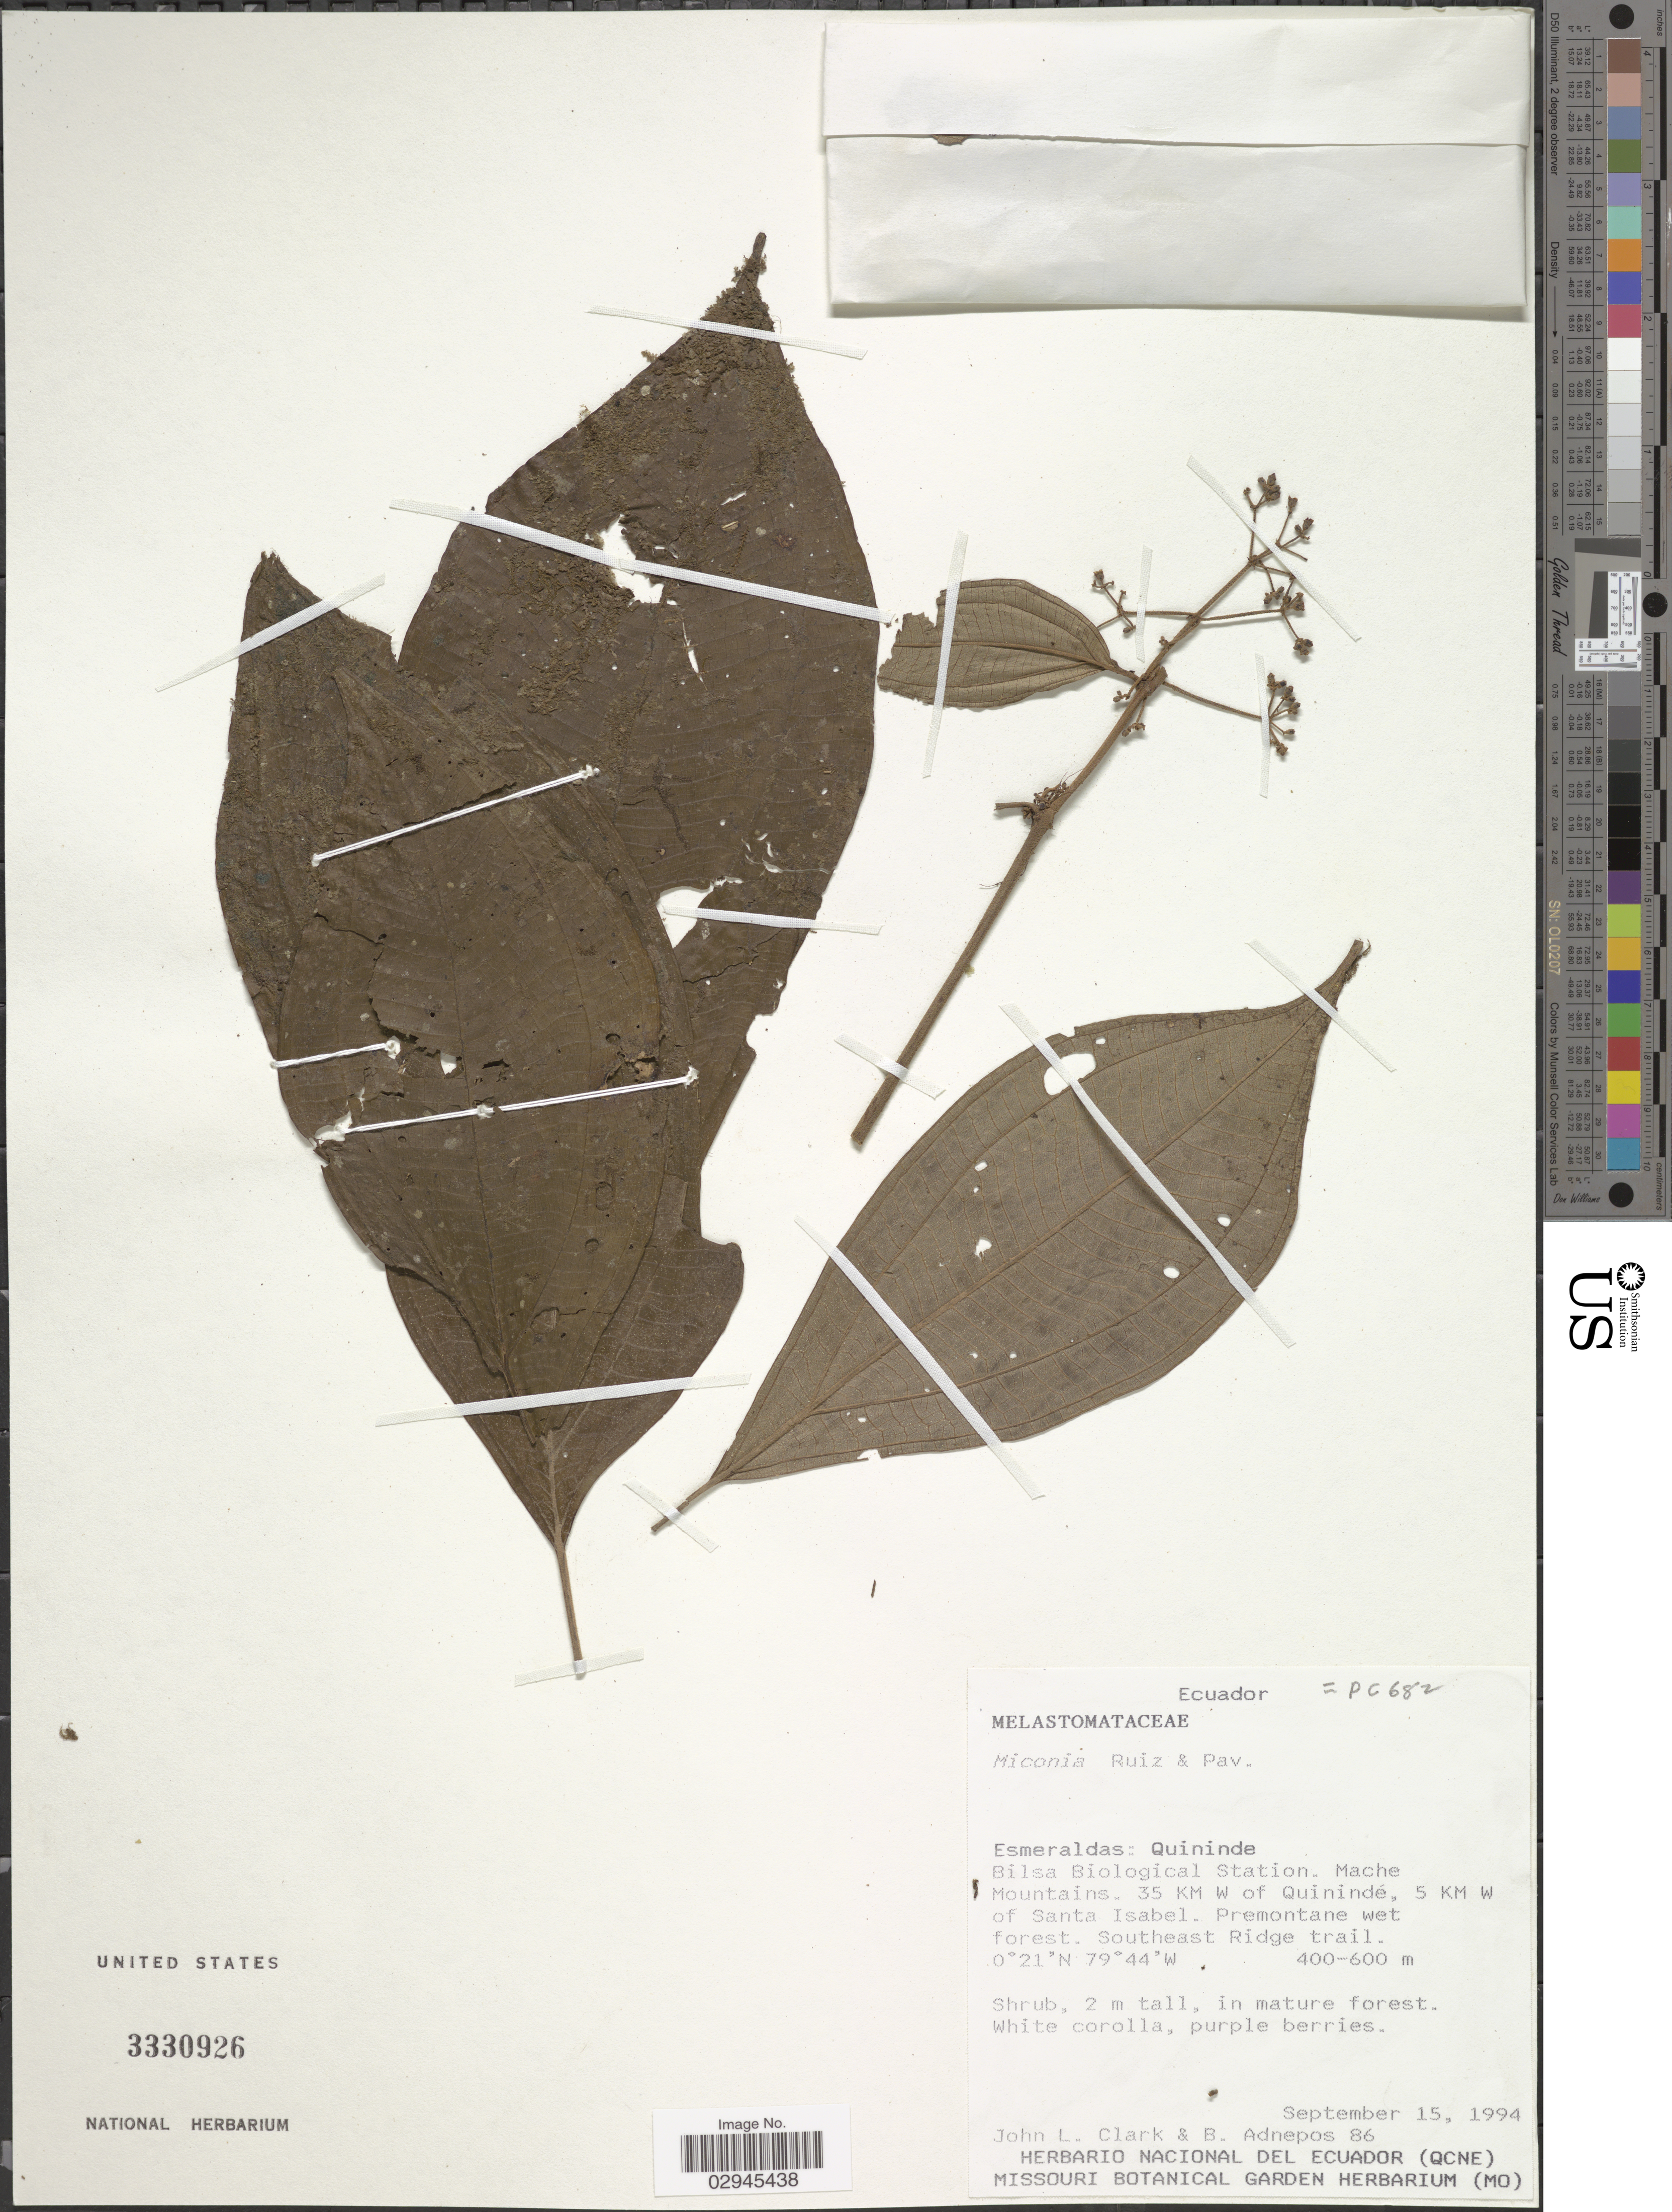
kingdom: Plantae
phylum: Tracheophyta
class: Magnoliopsida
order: Myrtales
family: Melastomataceae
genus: Miconia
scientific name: Miconia sp.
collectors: J. L. Clark & B. Adnepos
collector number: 86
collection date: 1994-09-15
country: Ecuador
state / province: Esmeraldas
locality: Quininde. Bilsa Biological Station. Mache Mountains. 35 km W of Quinindé, 5 KM W of Santa Isabel. Premontane Wet Forest. Southeast Ridge trail.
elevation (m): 400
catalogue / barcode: US 3330926